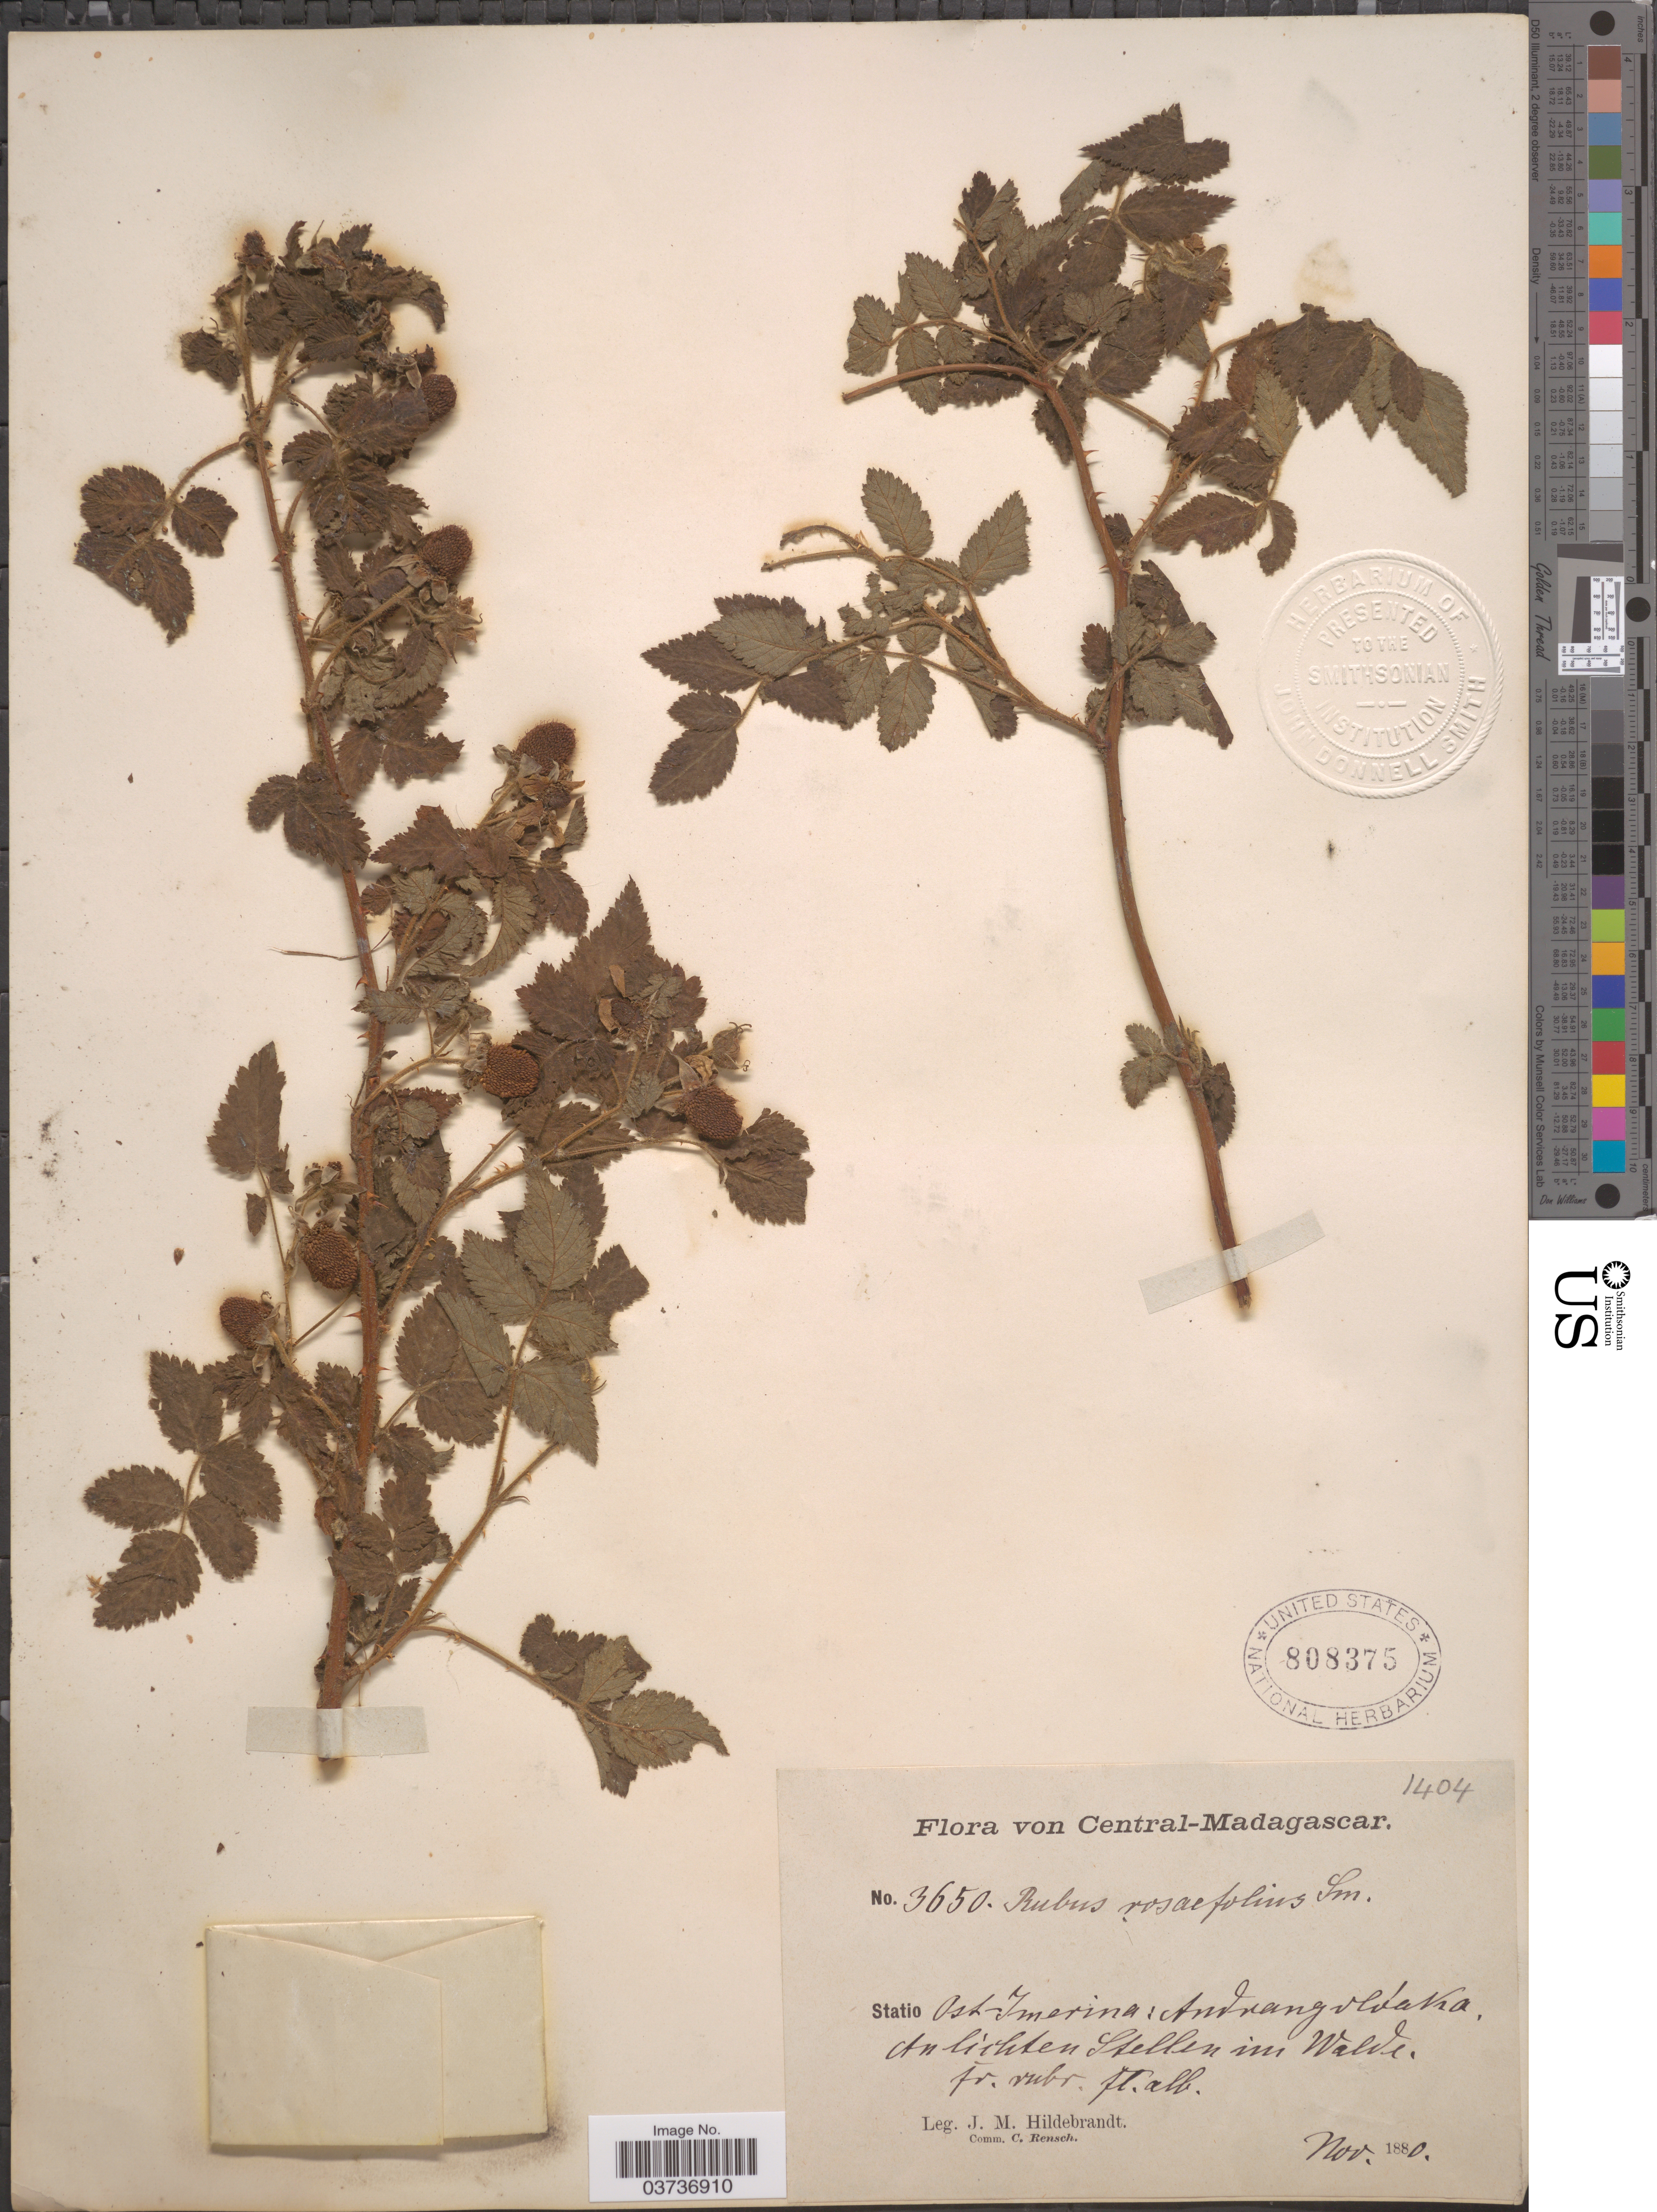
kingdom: Plantae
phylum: Tracheophyta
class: Magnoliopsida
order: Rosales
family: Rosaceae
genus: Rubus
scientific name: Rubus rosaefolius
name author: Sm.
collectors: J. Hildebrandt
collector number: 3650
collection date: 1880-11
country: Madagascar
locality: Central-Madagascar. Statio Ost-Imerina: Andrangolaoka.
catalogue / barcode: US 808375